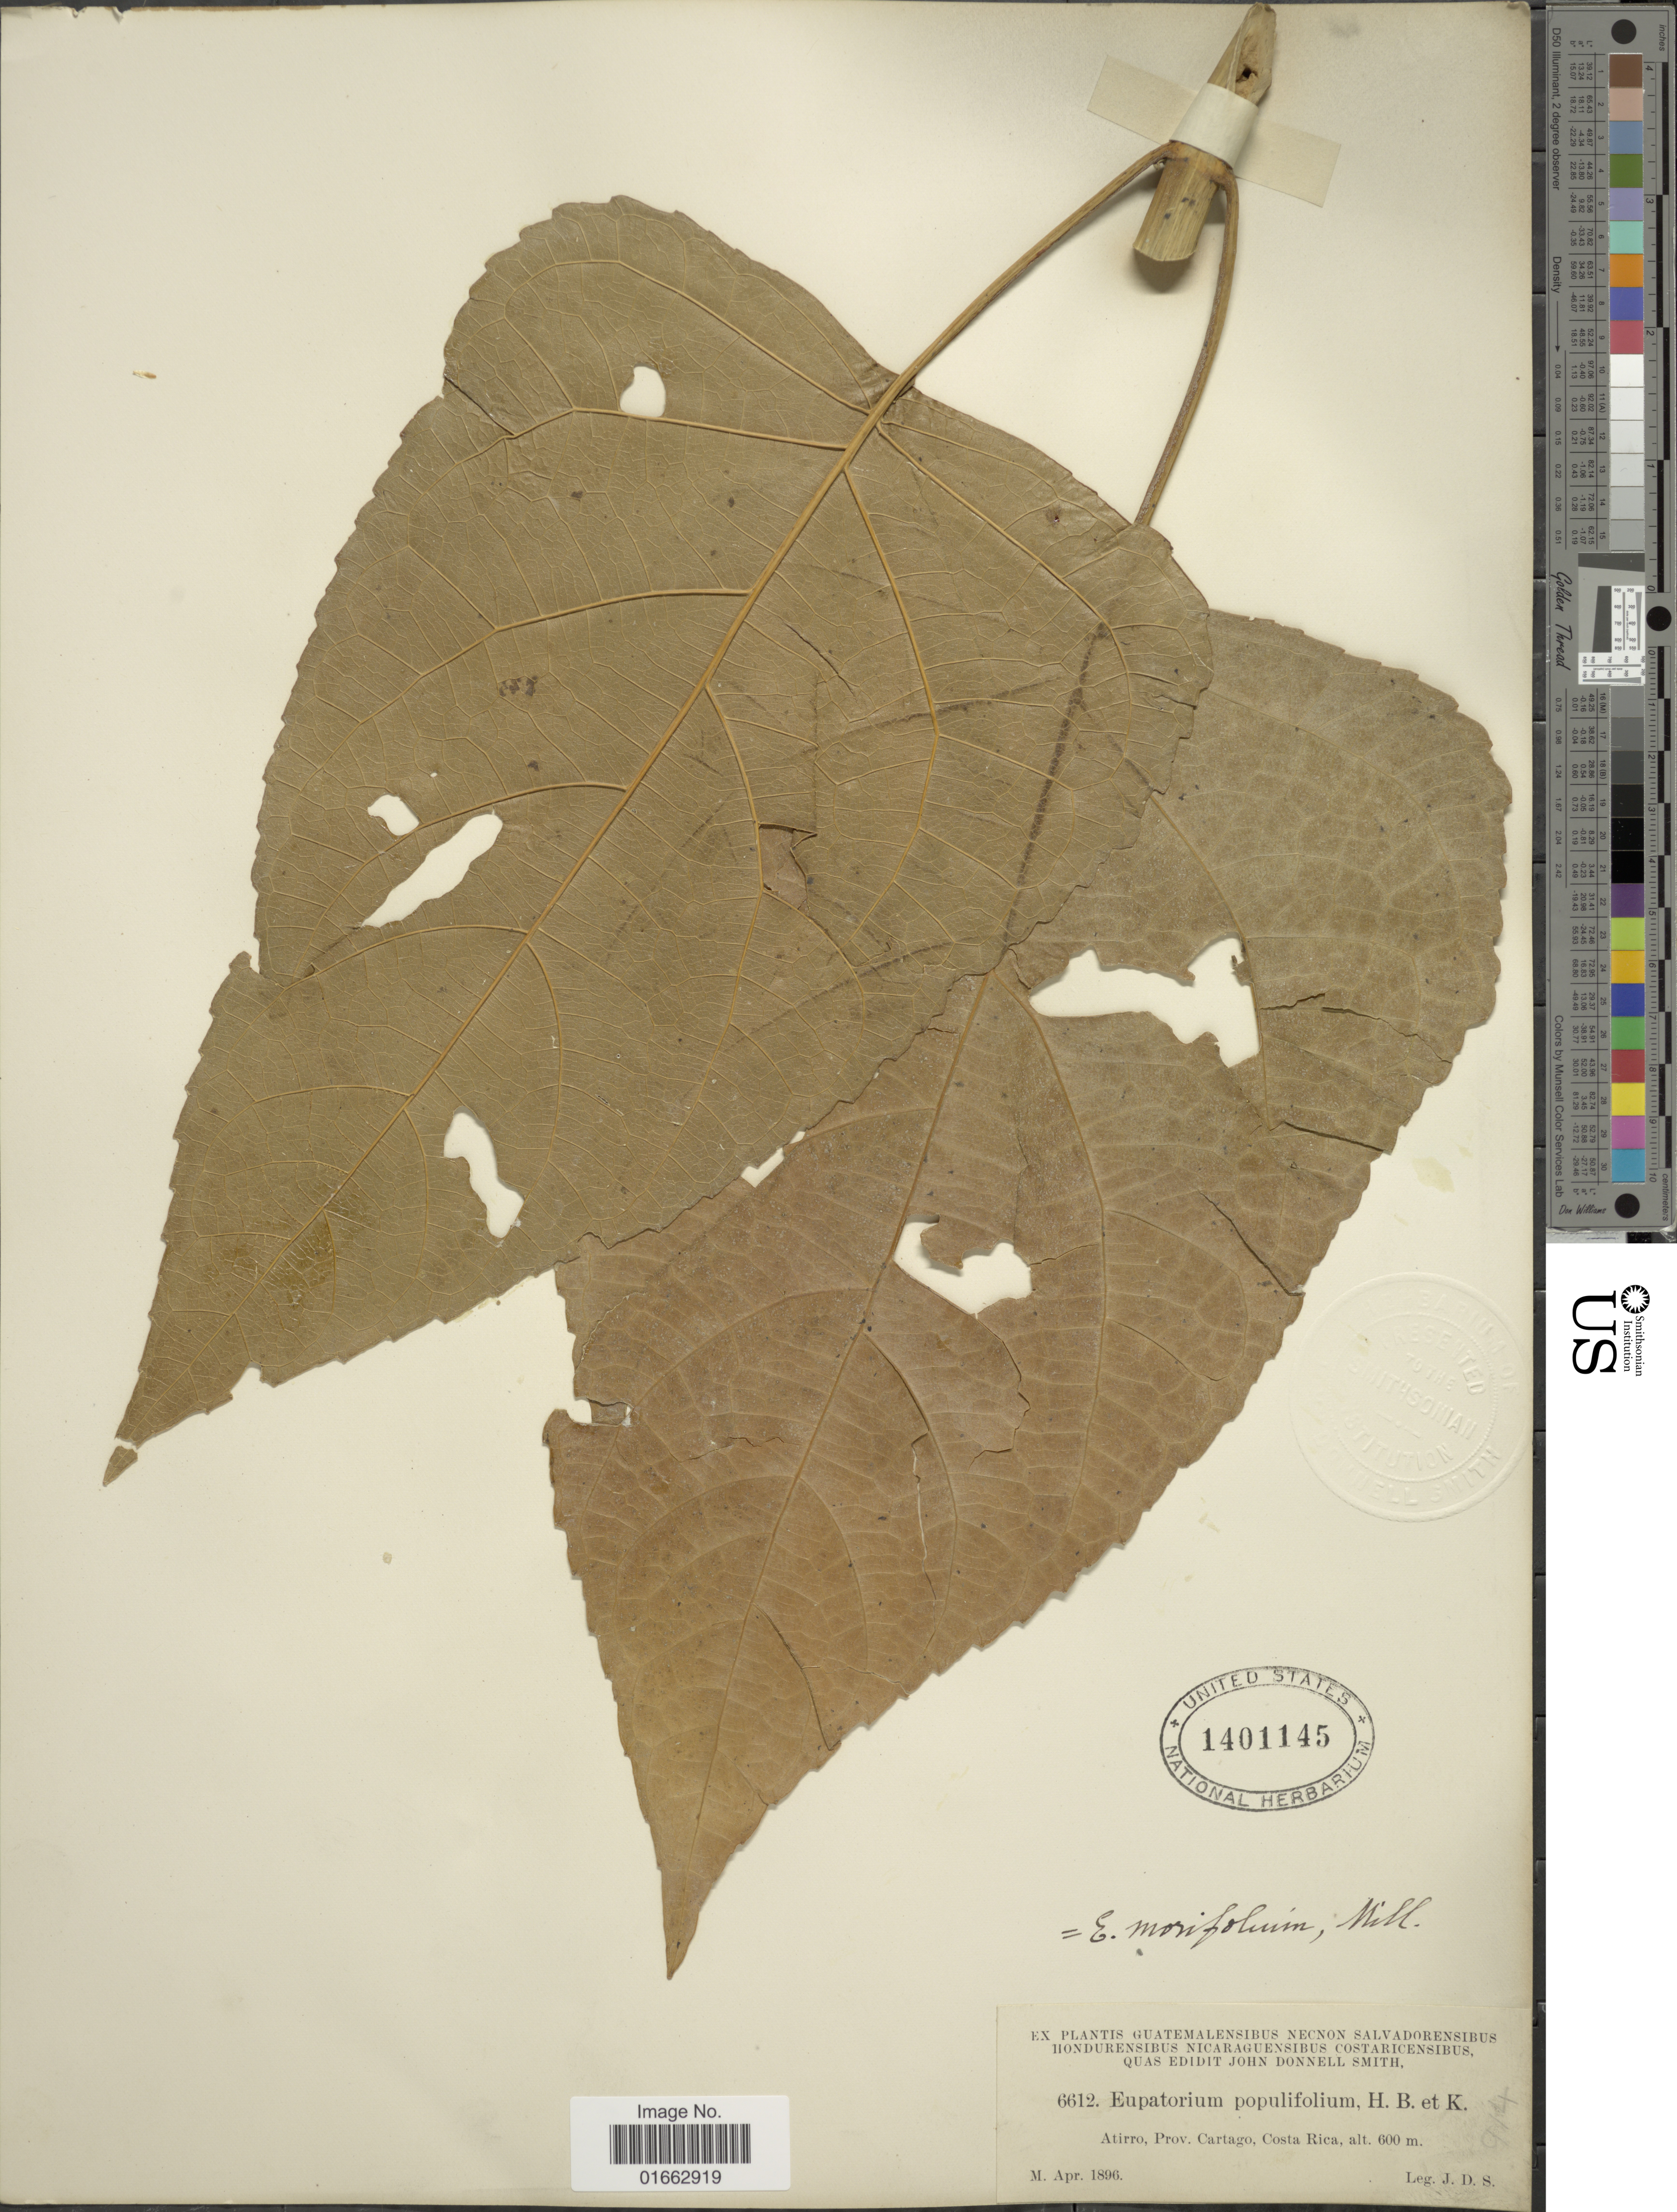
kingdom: Plantae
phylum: Tracheophyta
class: Magnoliopsida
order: Asterales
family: Asteraceae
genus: Critonia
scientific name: Critonia morifolia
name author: (Mill.) R.M. King & H. Rob.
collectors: J. Donnell Smith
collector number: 6612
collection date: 1896-04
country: Costa Rica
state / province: Cartago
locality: Atirro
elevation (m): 600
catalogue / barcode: US 1401145